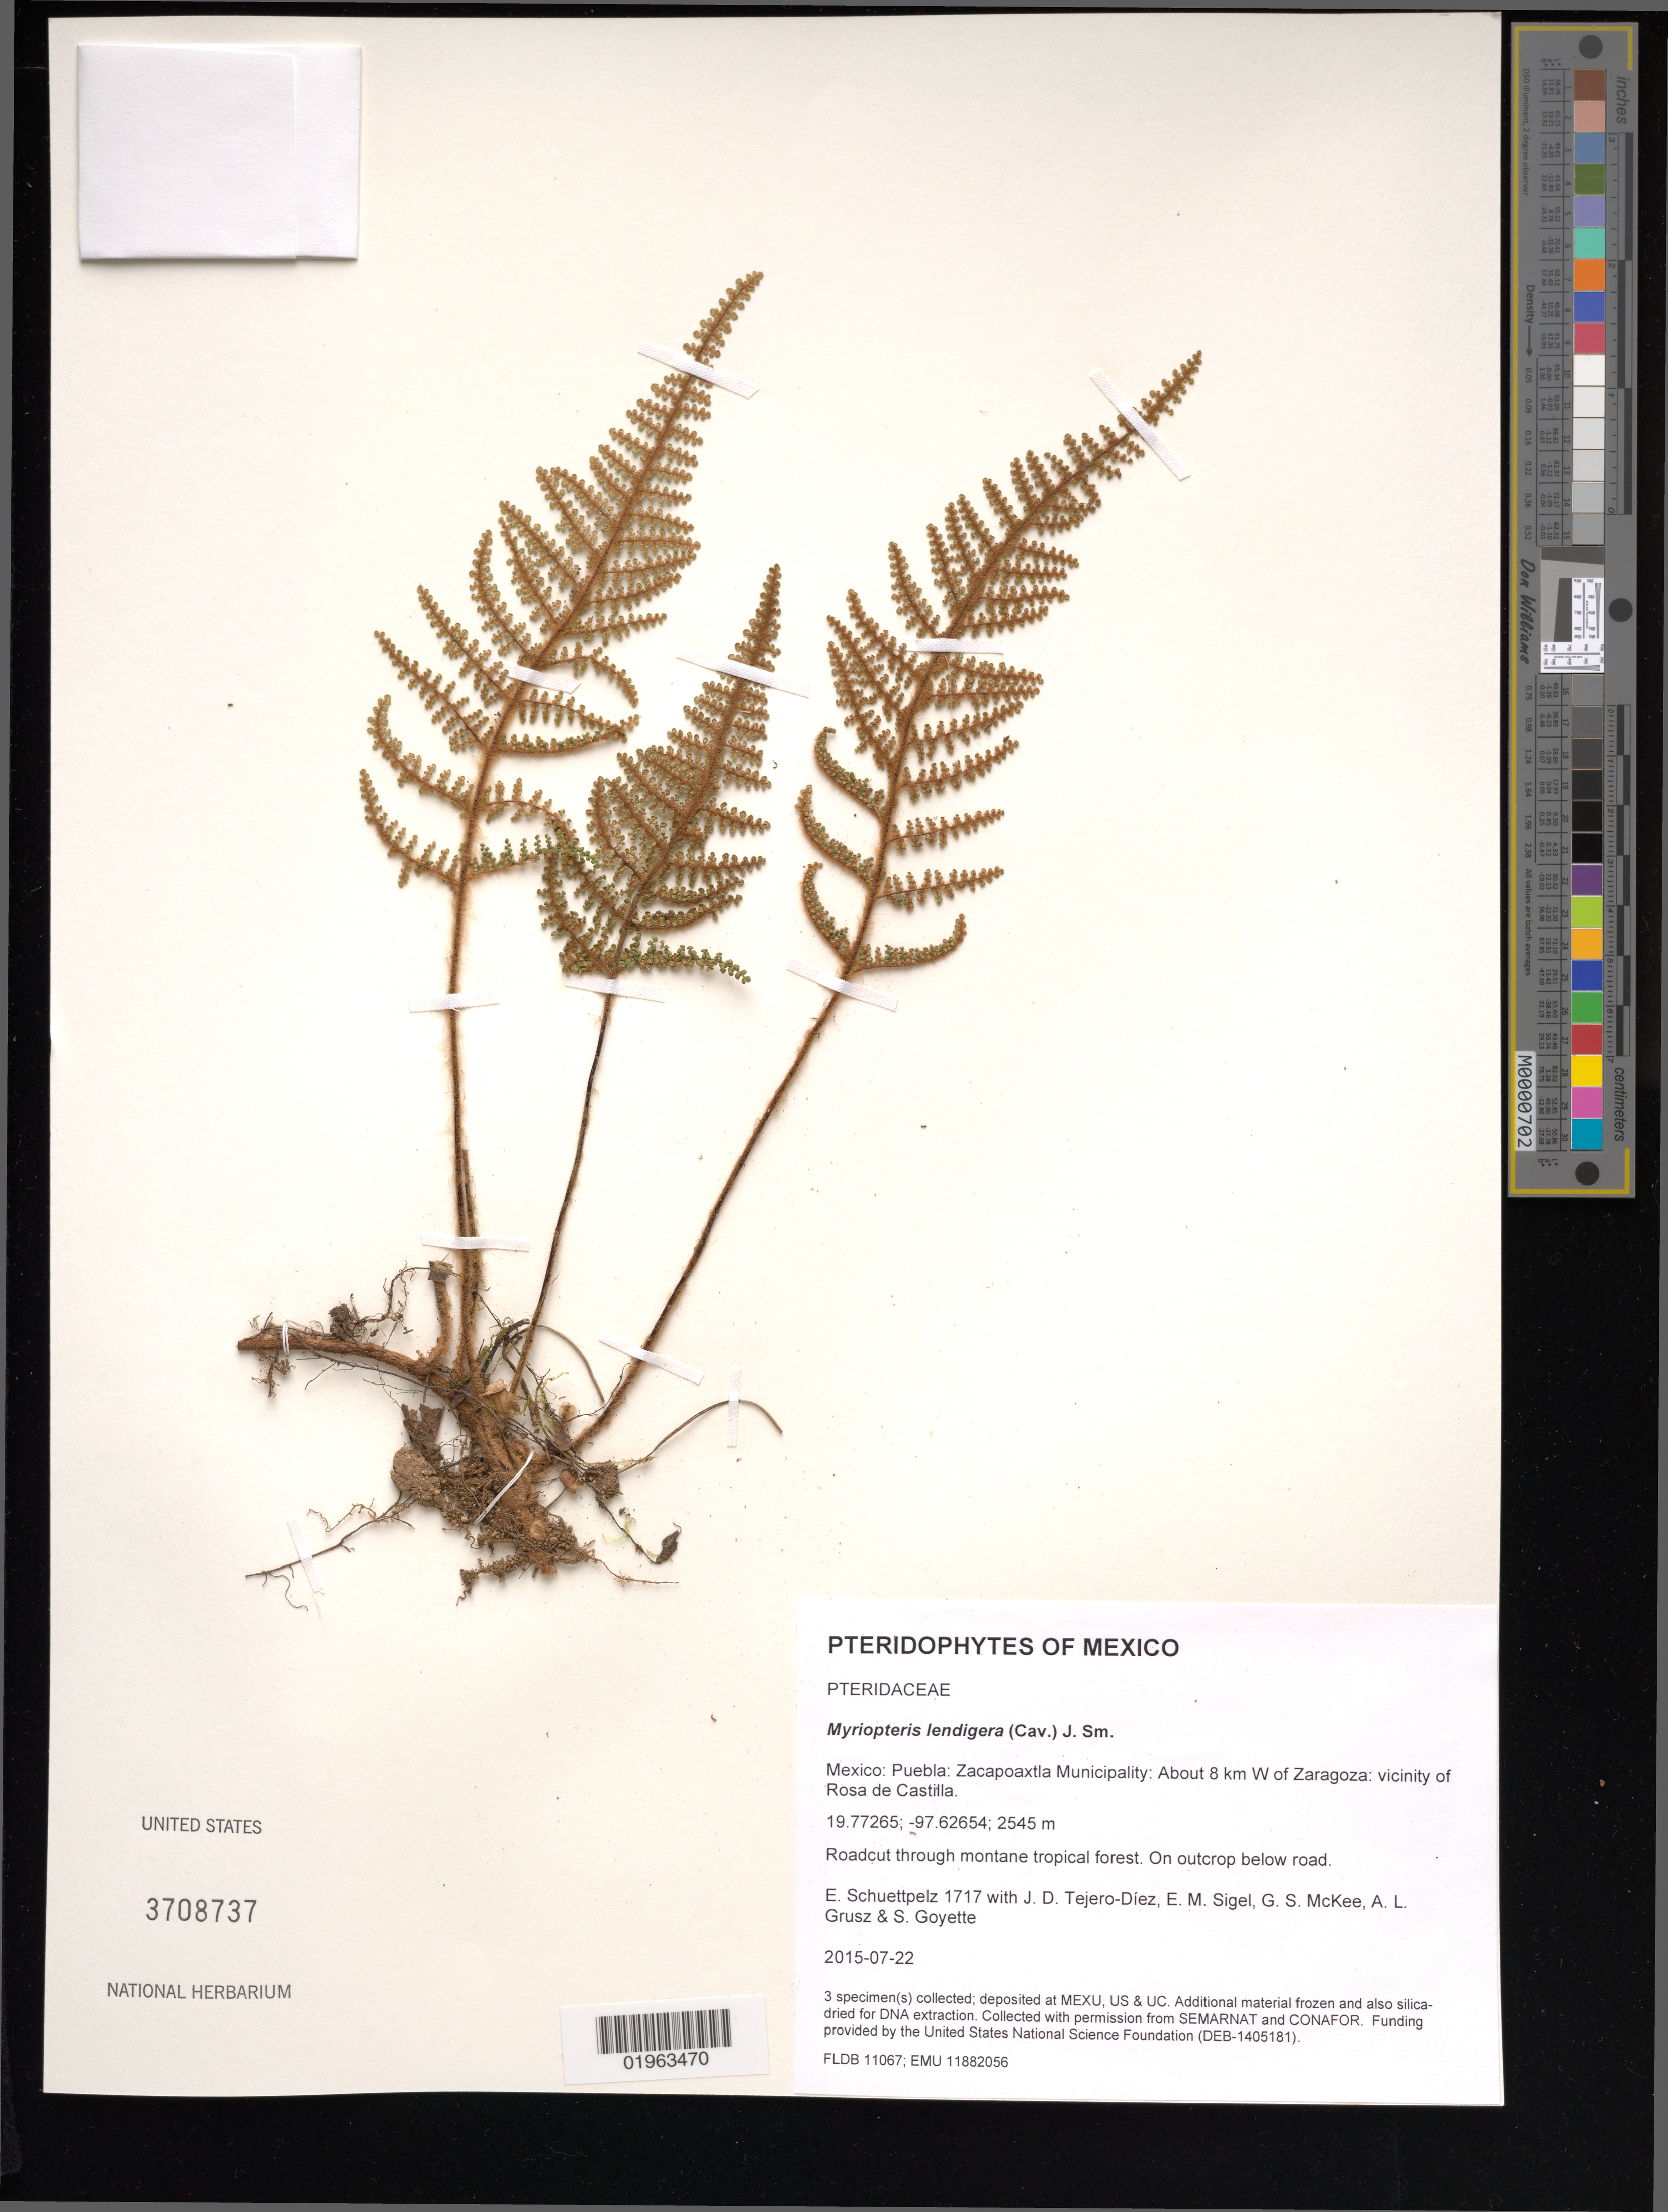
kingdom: Plantae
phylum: Tracheophyta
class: Polypodiopsida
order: Polypodiales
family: Pteridaceae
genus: Myriopteris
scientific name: Myriopteris lendigera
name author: (Cav.) J. Sm.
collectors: E. Schuettpelz, D. Tejero-Díez, E. M. Sigel, G. S. McKee & A. Grusz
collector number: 1717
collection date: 2015-07-22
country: Mexico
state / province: Puebla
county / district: Zacapoaxtla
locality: About 8 km W of Zaragoza: vicinity of Rosa de Castilla.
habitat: Roadcut through montane tropical forest.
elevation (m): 2545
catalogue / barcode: US 3708737